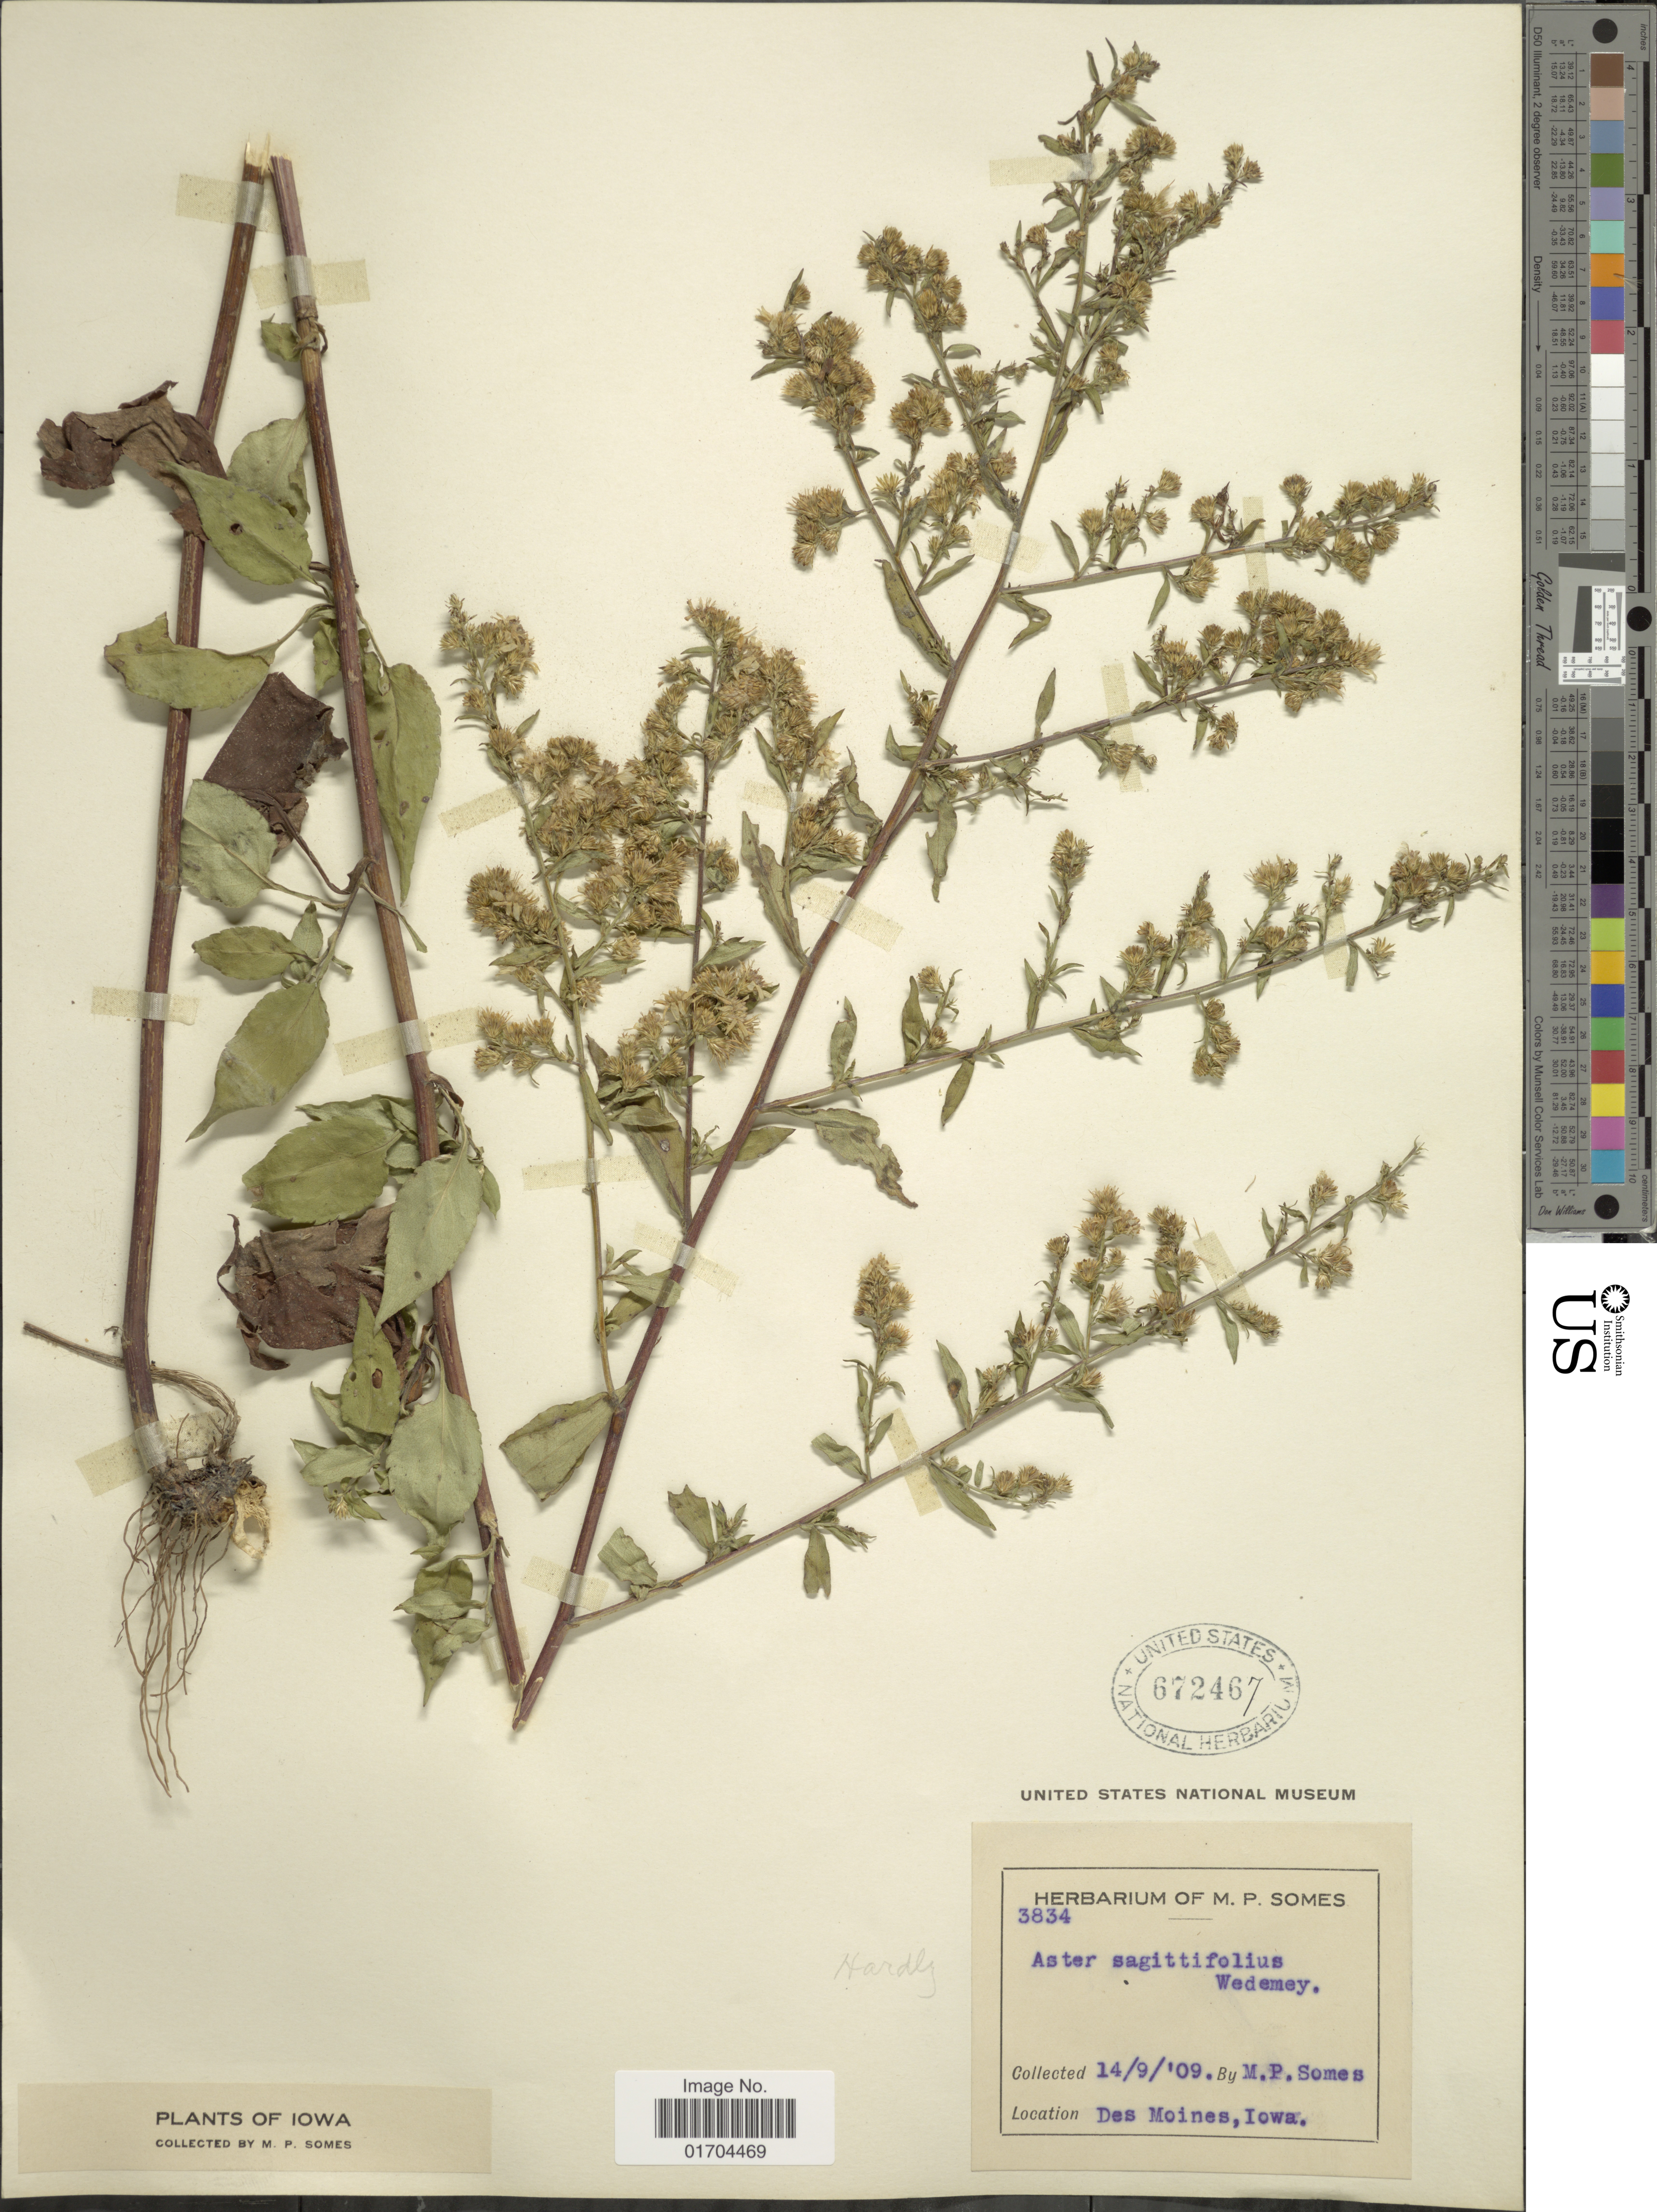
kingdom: Plantae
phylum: Tracheophyta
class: Magnoliopsida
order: Asterales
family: Asteraceae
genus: Symphyotrichum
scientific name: Symphyotrichum sp.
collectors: M. Somes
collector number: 3834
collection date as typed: Transcribed d/m/y: 14/9/9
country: United States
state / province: Iowa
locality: Des Moines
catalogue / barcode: US 672467